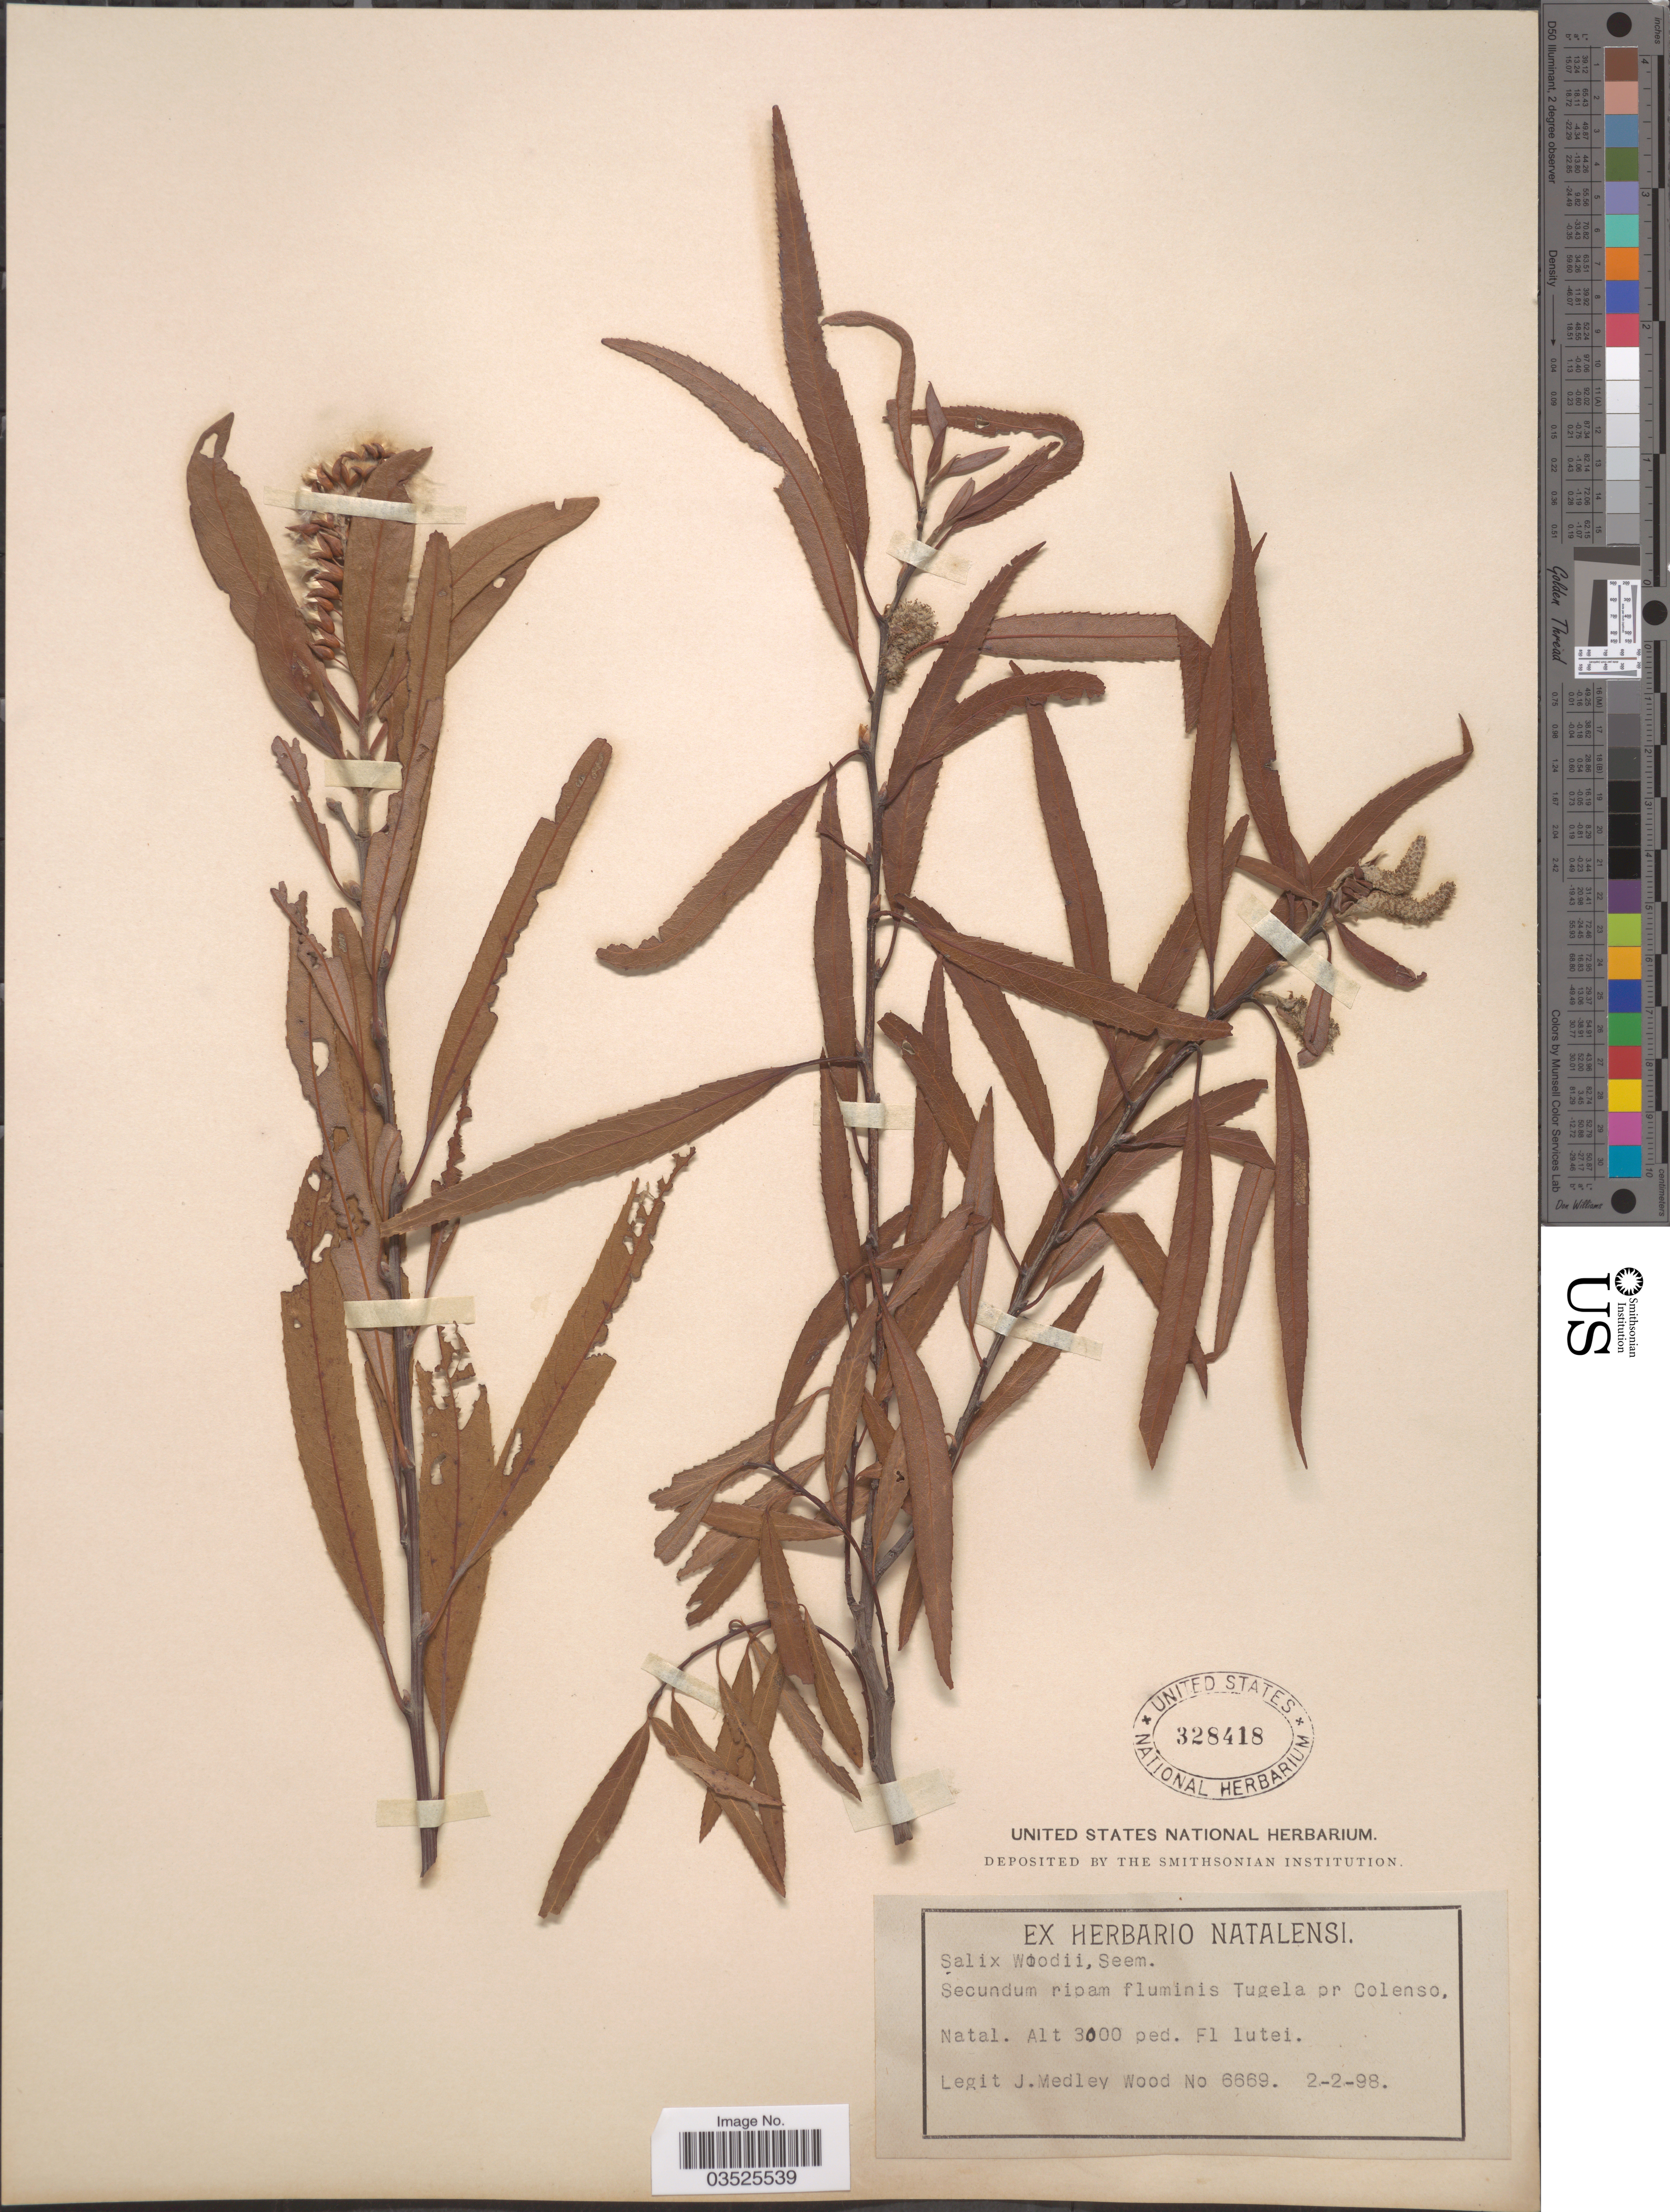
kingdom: Plantae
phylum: Tracheophyta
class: Magnoliopsida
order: Malpighiales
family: Salicaceae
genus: Salix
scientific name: Salix woodii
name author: Seemen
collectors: J. M. Wood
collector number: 6669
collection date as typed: Transcribed d/m/y: 2/2/98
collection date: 1898-02-02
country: South Africa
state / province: KwaZulu-Natal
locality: Natal. Fl lutei.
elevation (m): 914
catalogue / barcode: US 328418